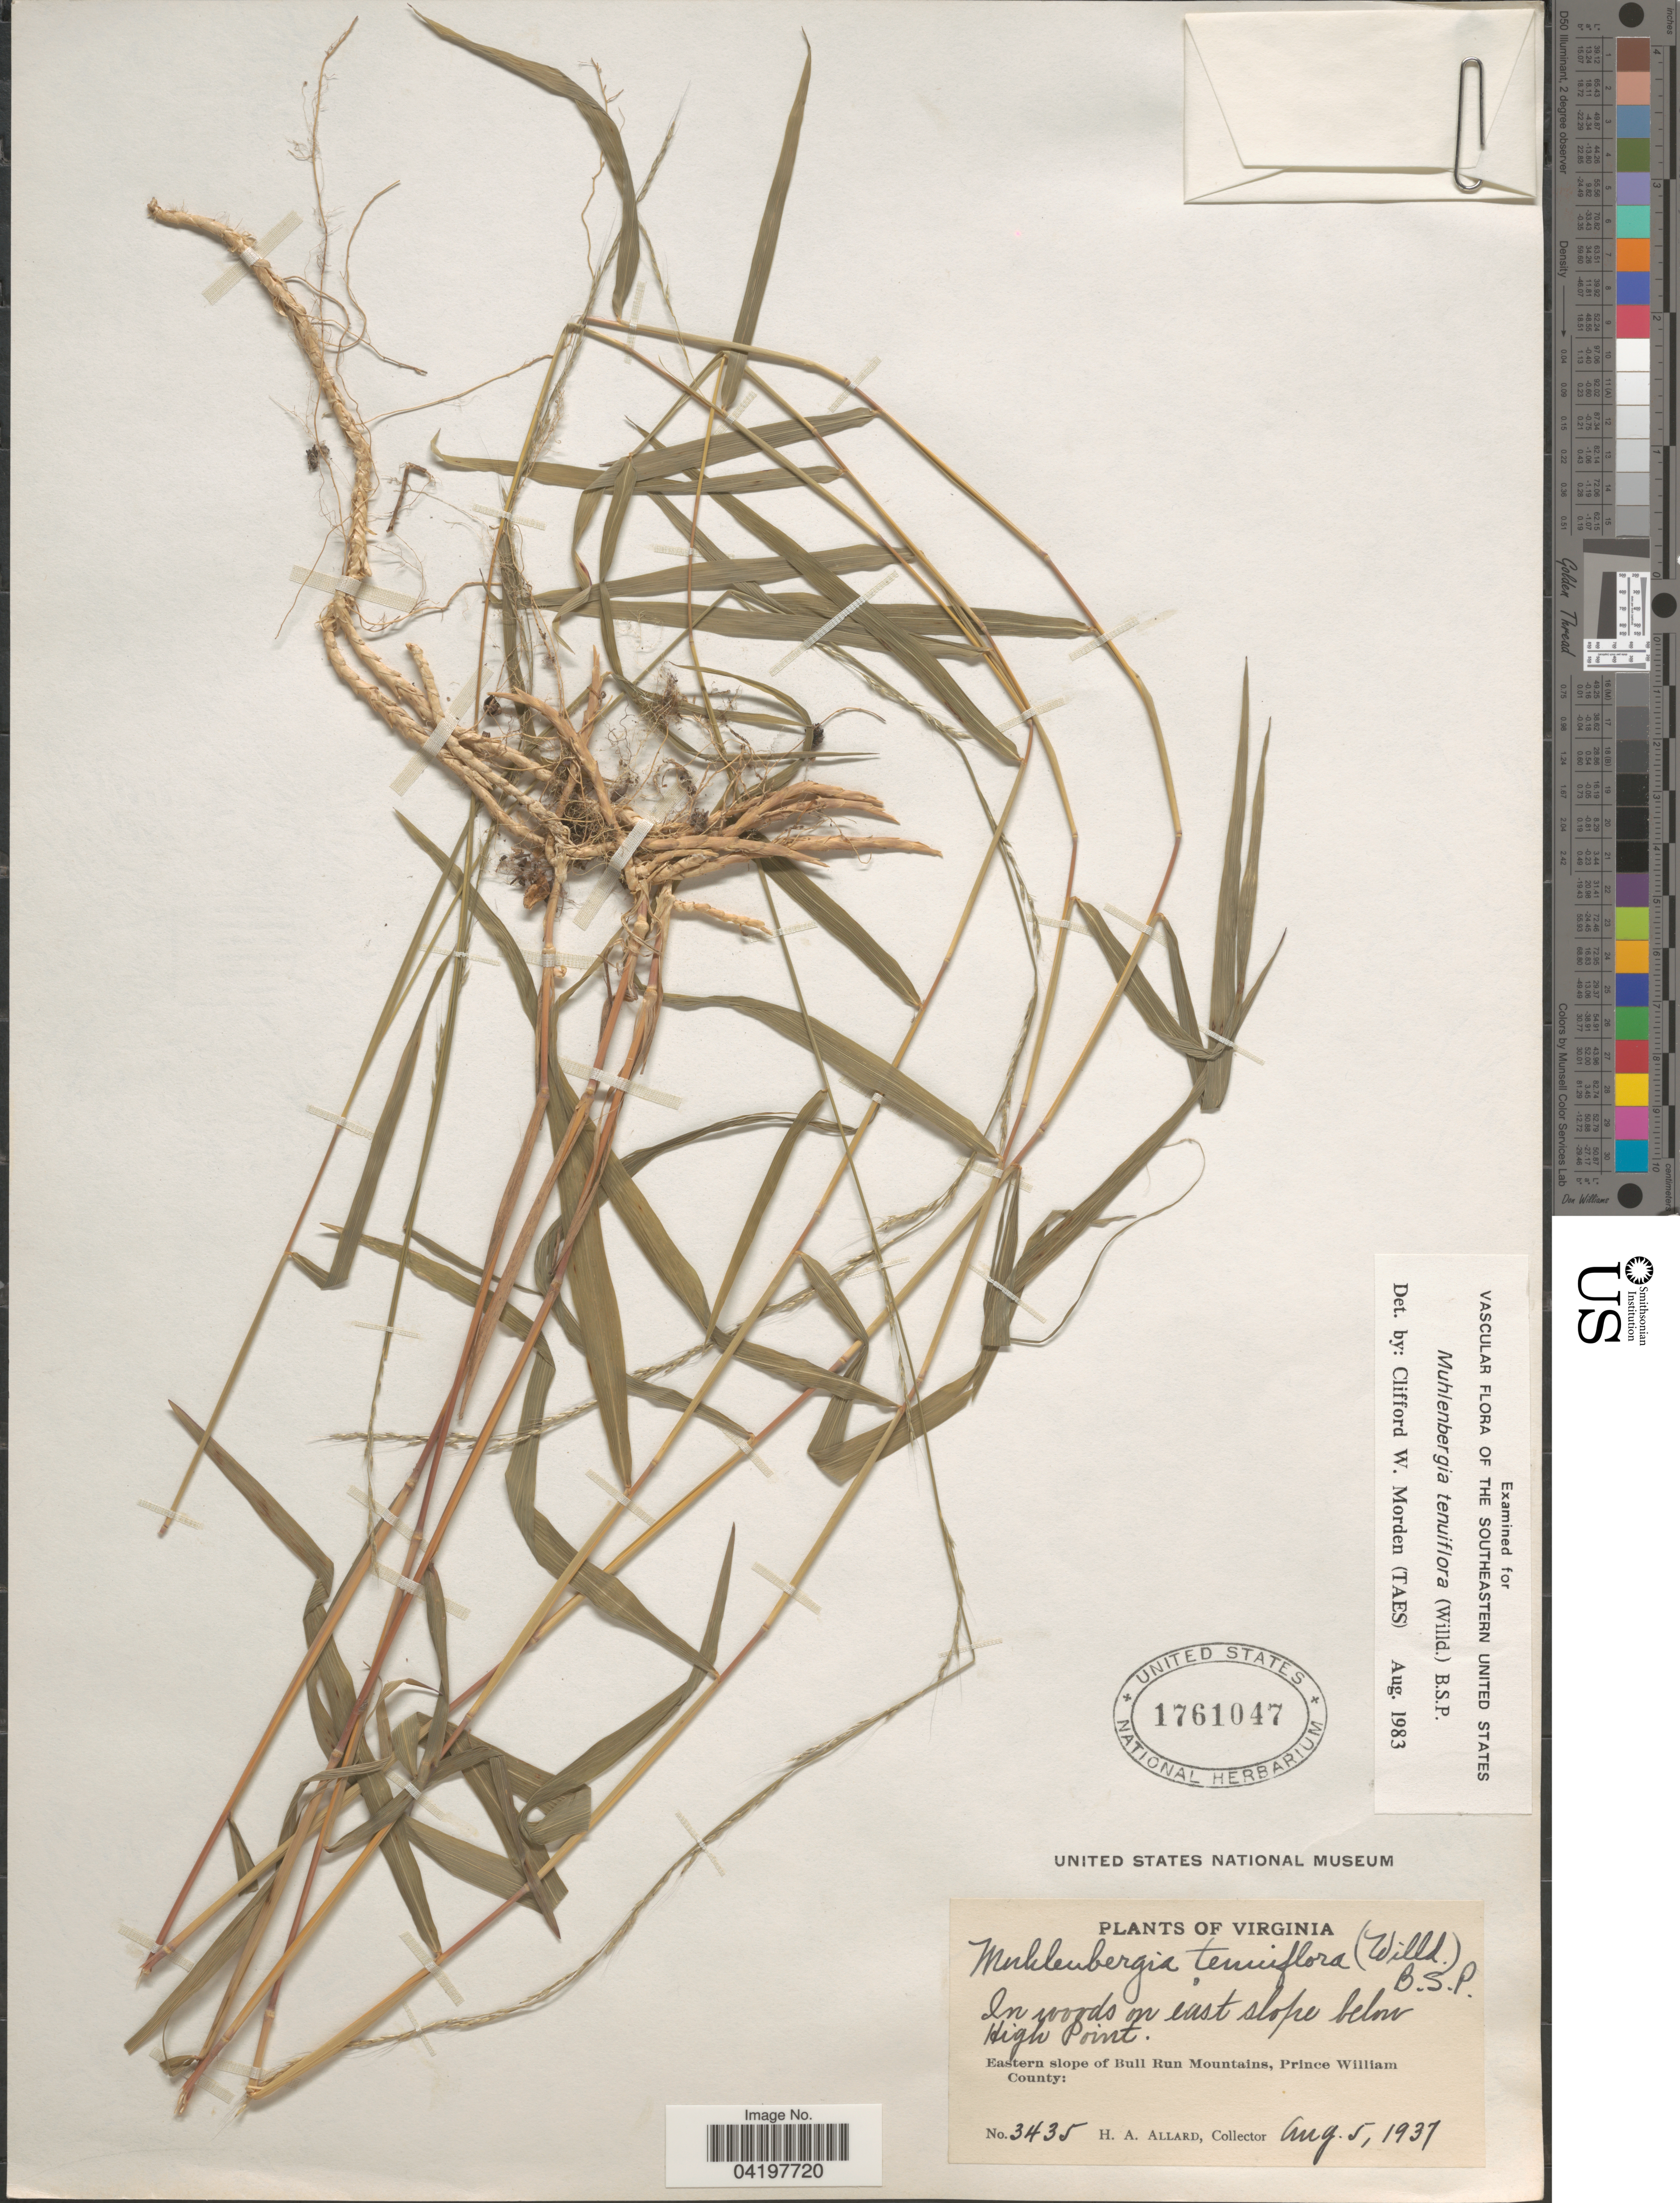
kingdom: Plantae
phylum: Tracheophyta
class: Liliopsida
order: Poales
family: Poaceae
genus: Muhlenbergia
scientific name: Muhlenbergia tenuiflora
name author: (Willd.) Britton, Stearns & Poggenb.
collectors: H. A. Allard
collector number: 3435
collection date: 1937-08-05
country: United States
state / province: Virginia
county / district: Prince William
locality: In woods on east slope below High Point. Eastern slope of Bull Run Mountains, Prince William County.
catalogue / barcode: US 1761047